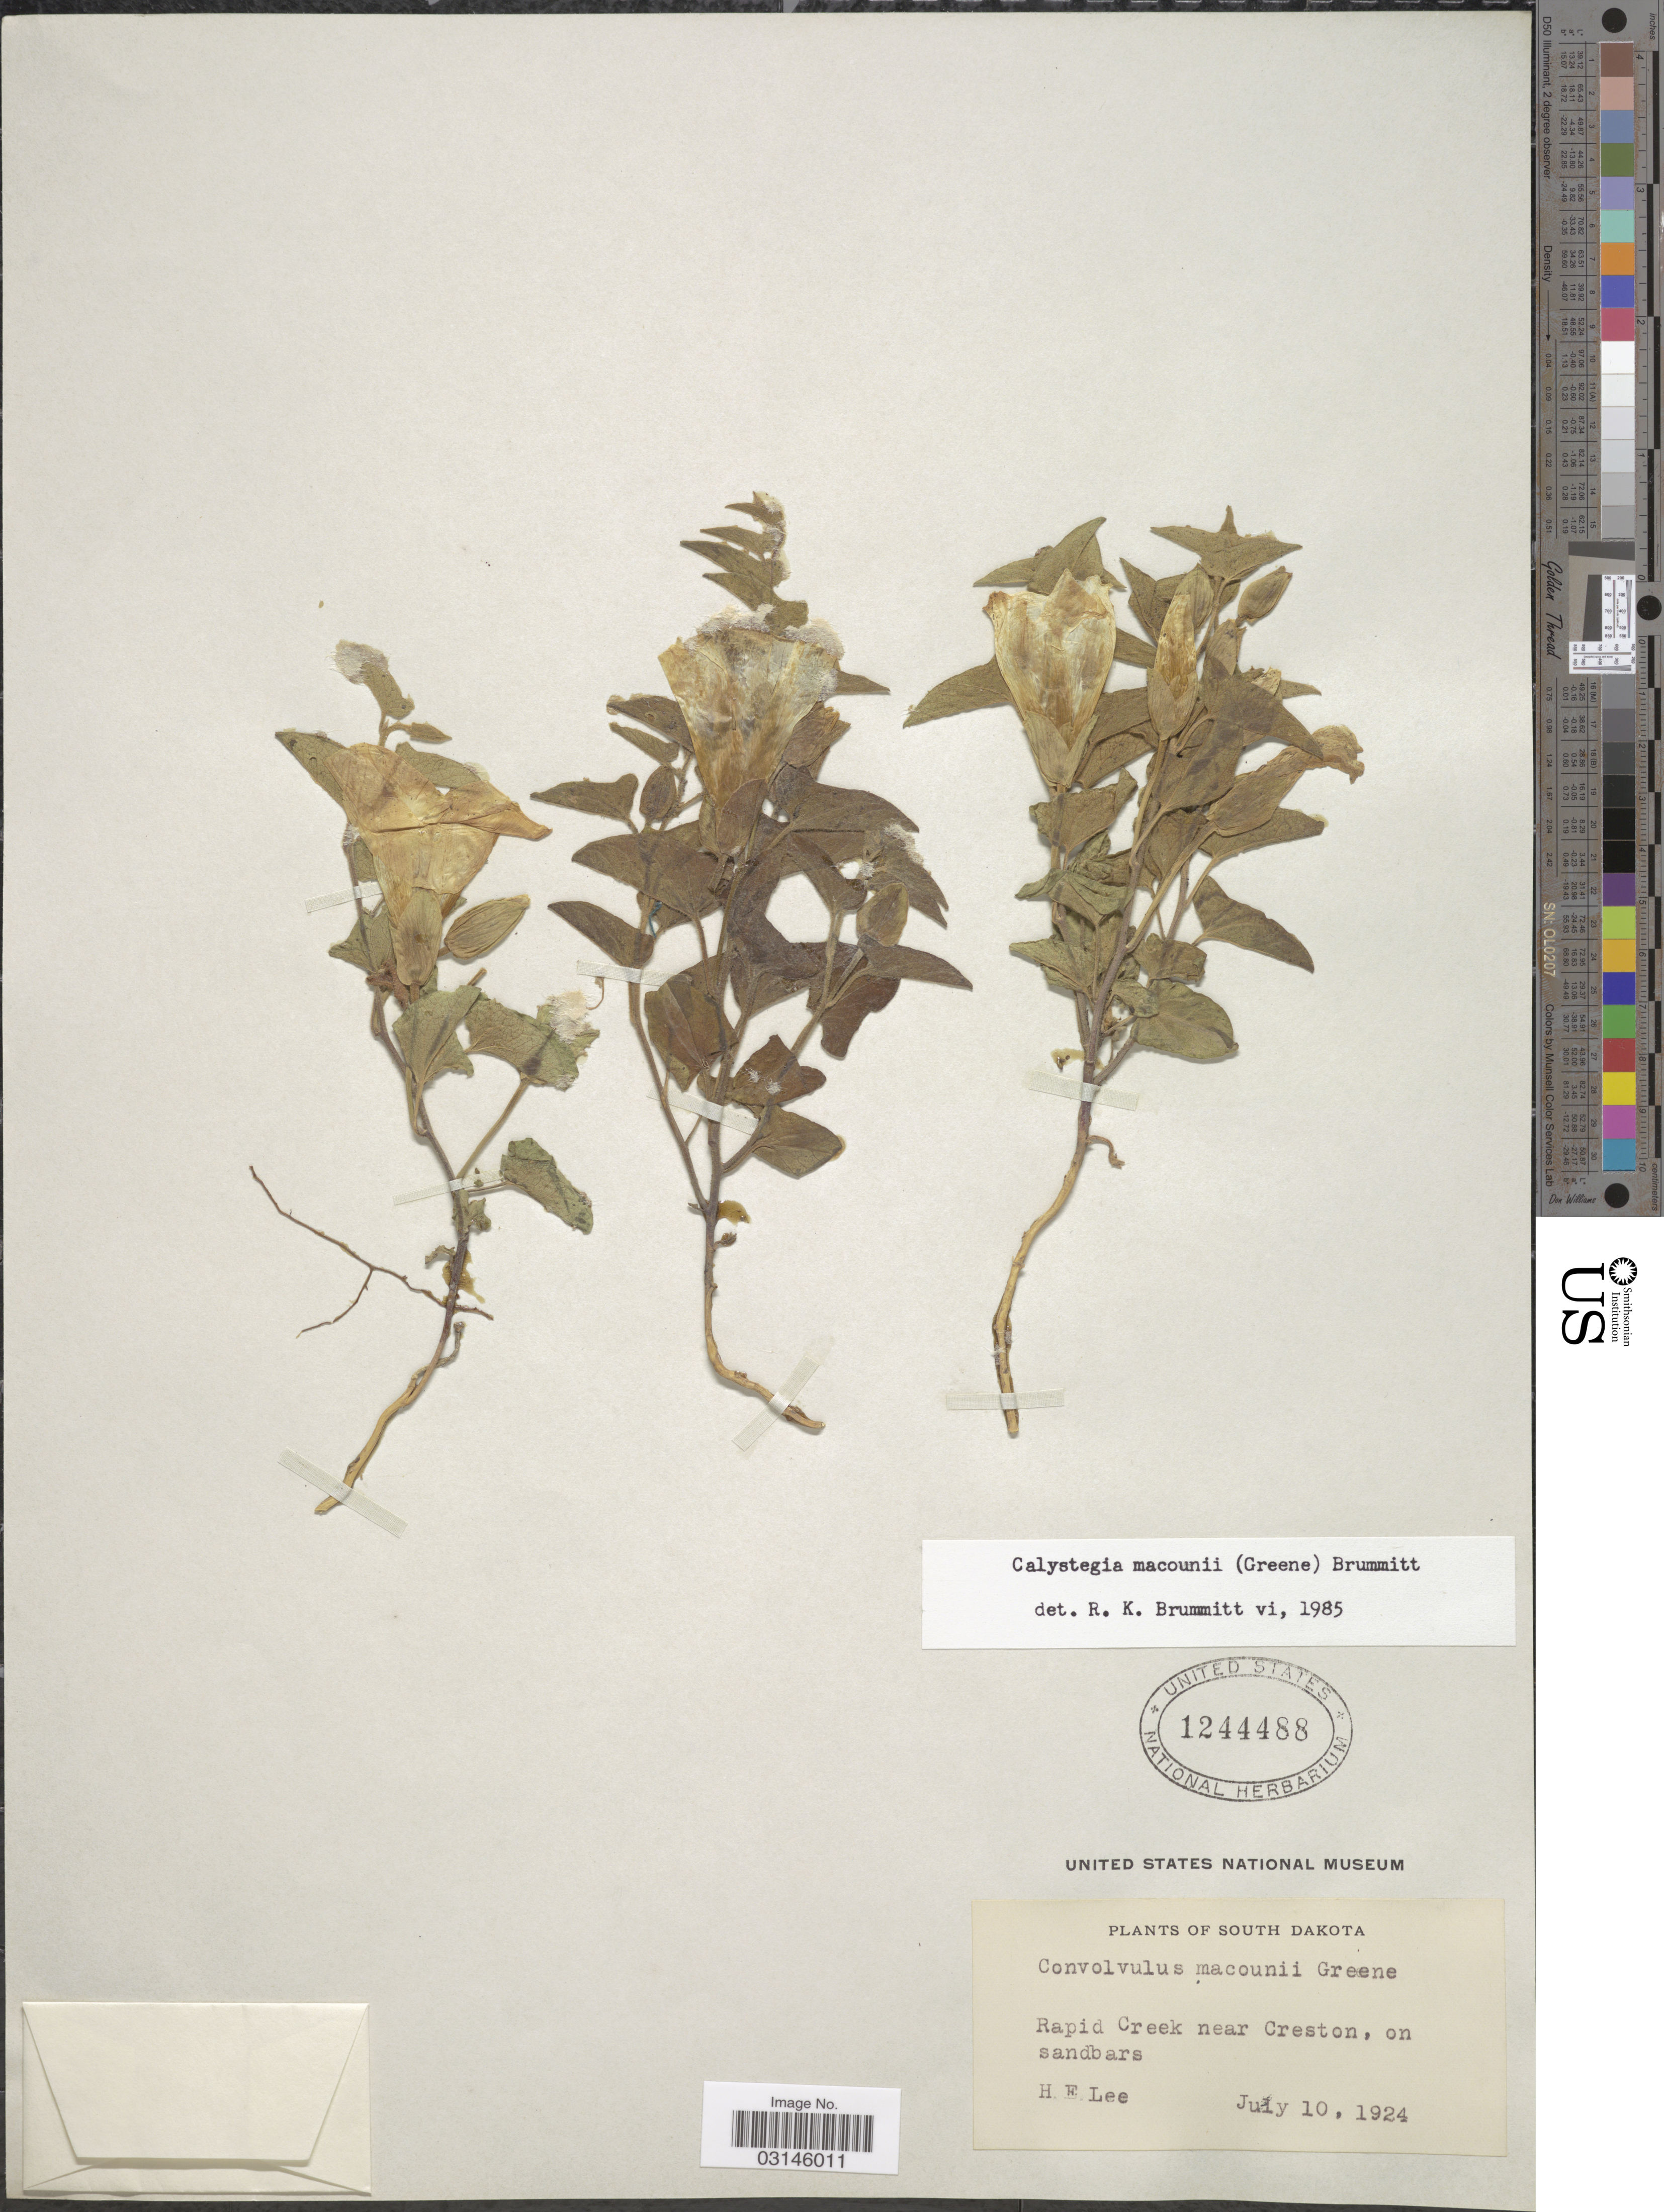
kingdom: Plantae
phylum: Tracheophyta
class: Magnoliopsida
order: Solanales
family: Convolvulaceae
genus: Calystegia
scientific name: Calystegia macounii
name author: (Greene) Brummitt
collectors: H. Lee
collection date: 1924-07-10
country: United States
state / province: South Dakota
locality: Rapid Creek near Creston, on sandbars.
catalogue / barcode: US 1244488